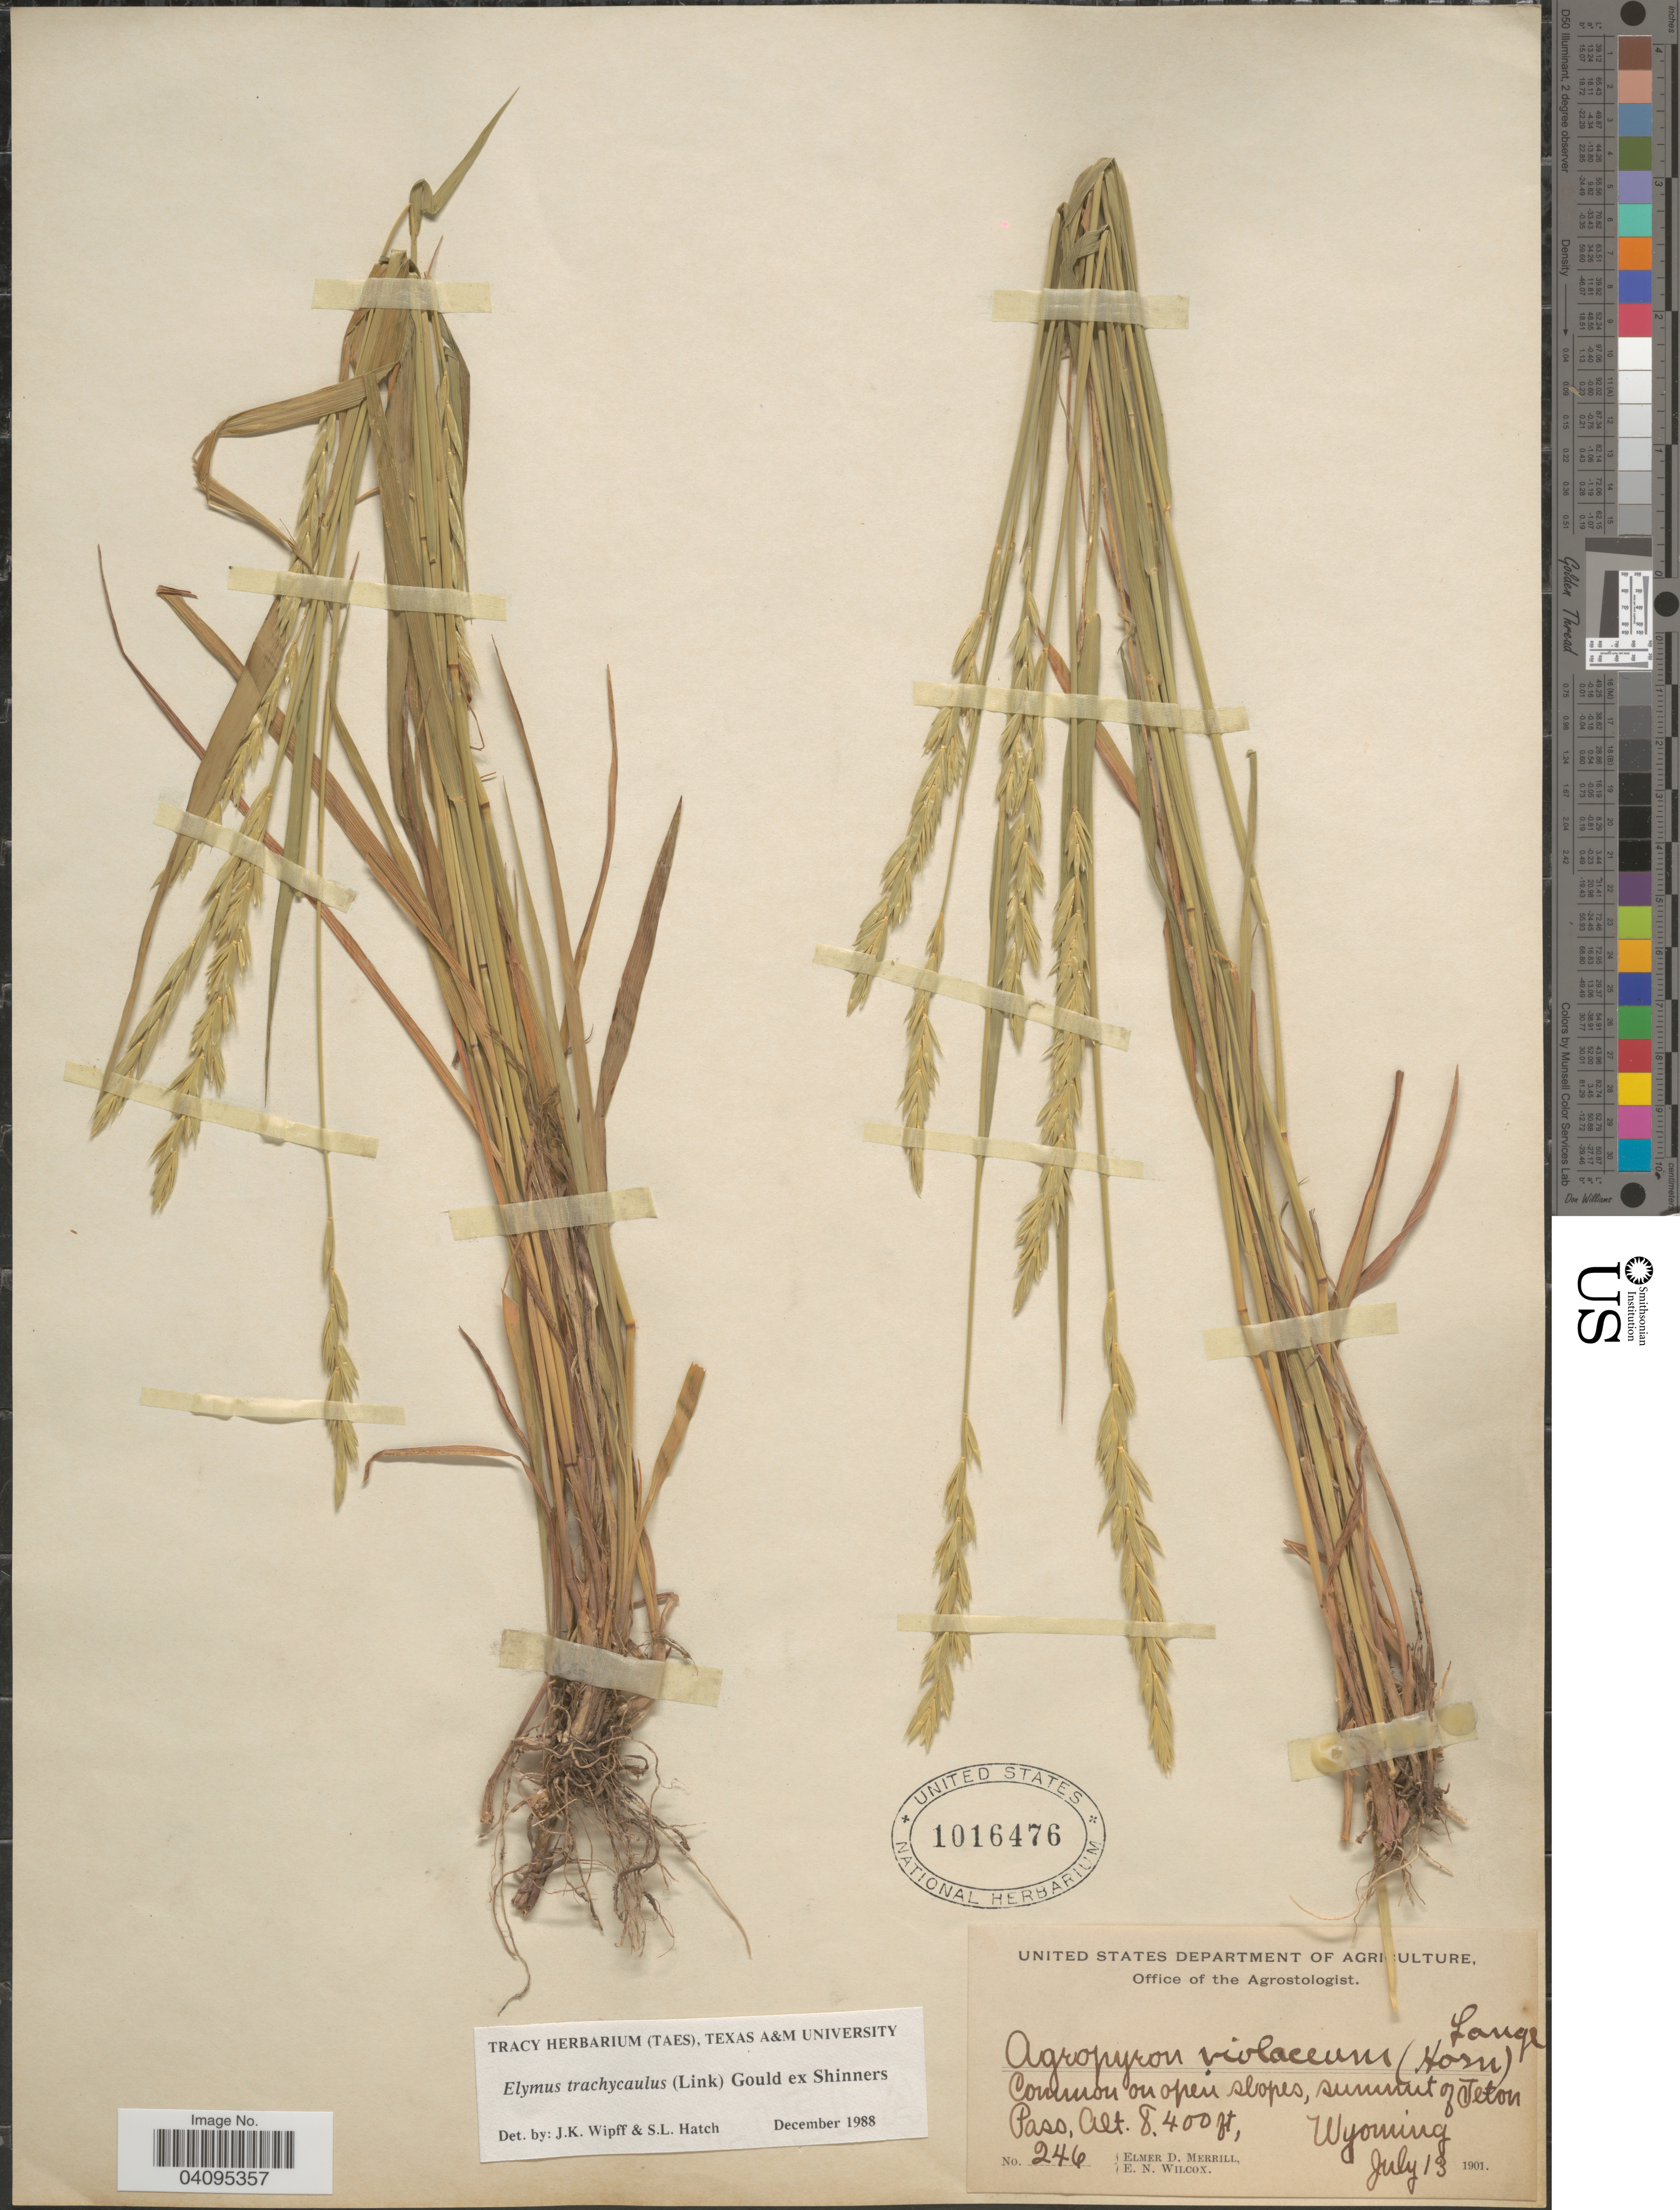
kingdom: Plantae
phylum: Tracheophyta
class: Liliopsida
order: Poales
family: Poaceae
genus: Elymus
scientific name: Elymus trachycaulus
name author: (Link) Gould ex Shinners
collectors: E. D. Merrill & E. Wilcox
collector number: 246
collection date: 1901-07-13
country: United States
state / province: Wyoming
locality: Common on open slopes, summit of Teton Pass.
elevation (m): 2560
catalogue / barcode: US 1016476